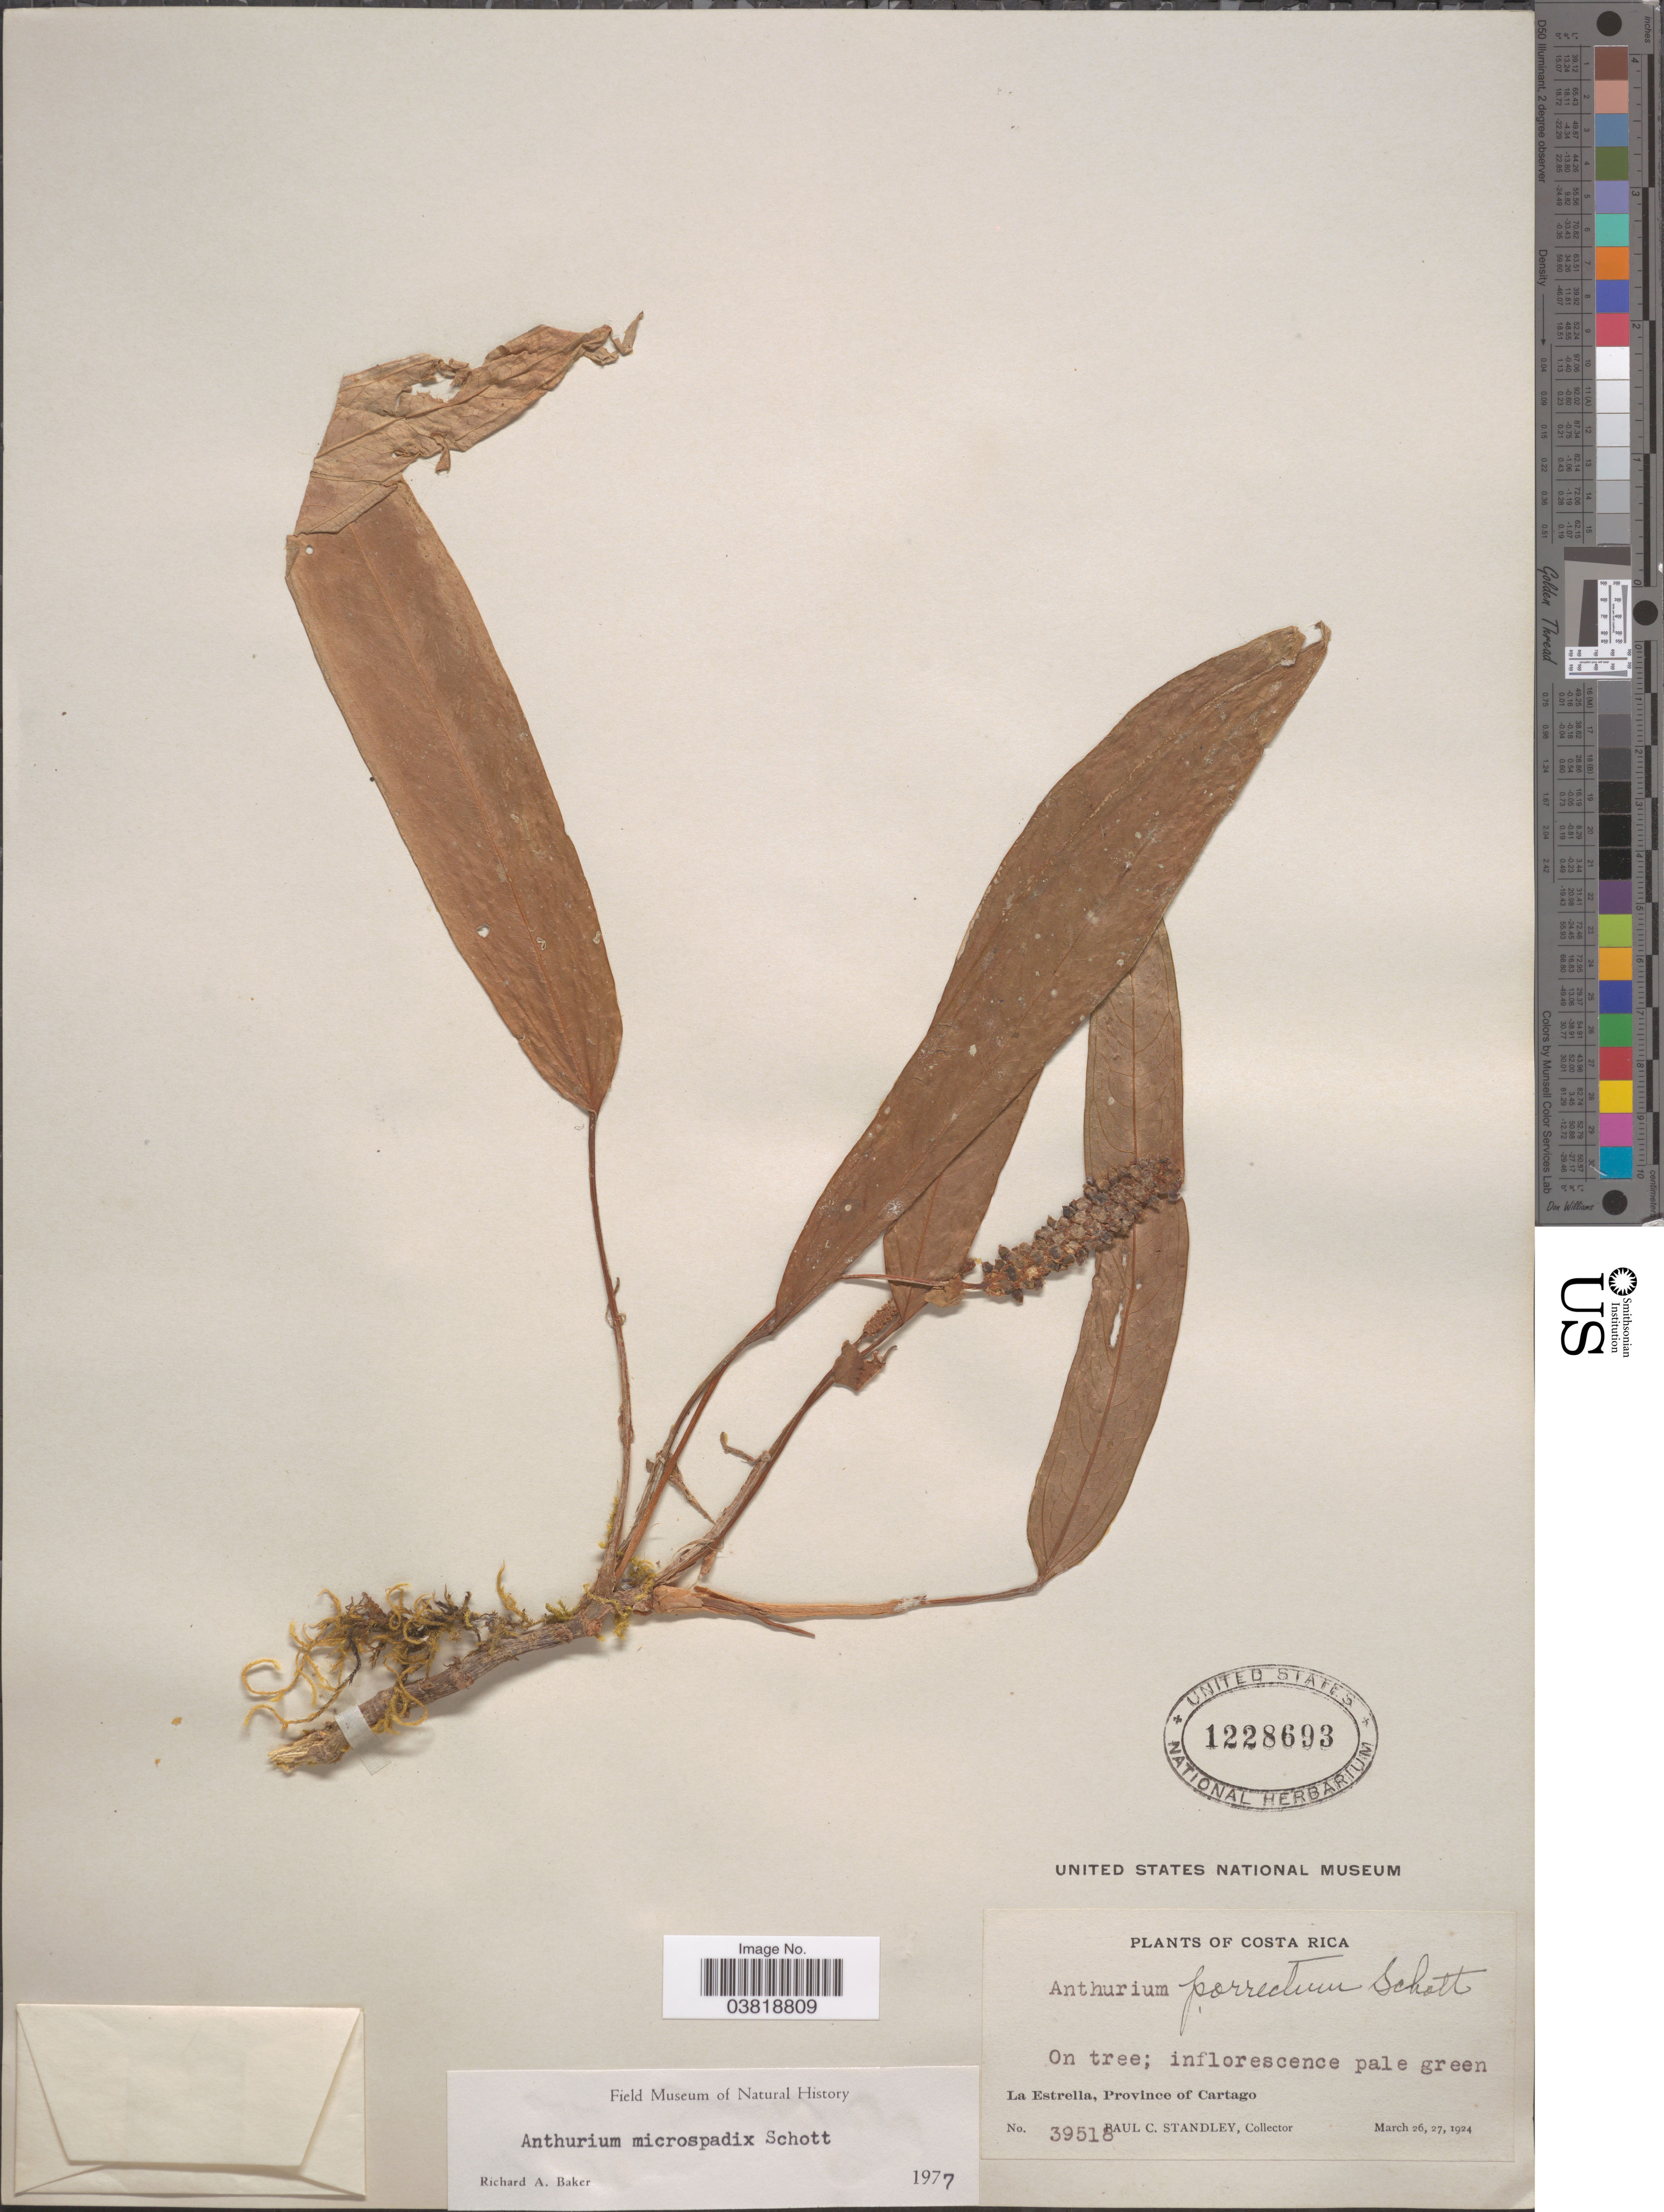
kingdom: Plantae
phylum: Tracheophyta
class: Liliopsida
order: Alismatales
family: Araceae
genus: Anthurium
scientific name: Anthurium microspadix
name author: Schott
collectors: P. C. Standley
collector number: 39518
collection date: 1924-03-26/1924-03-27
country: Costa Rica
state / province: Cartago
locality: La Estrella.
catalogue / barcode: US 1228693